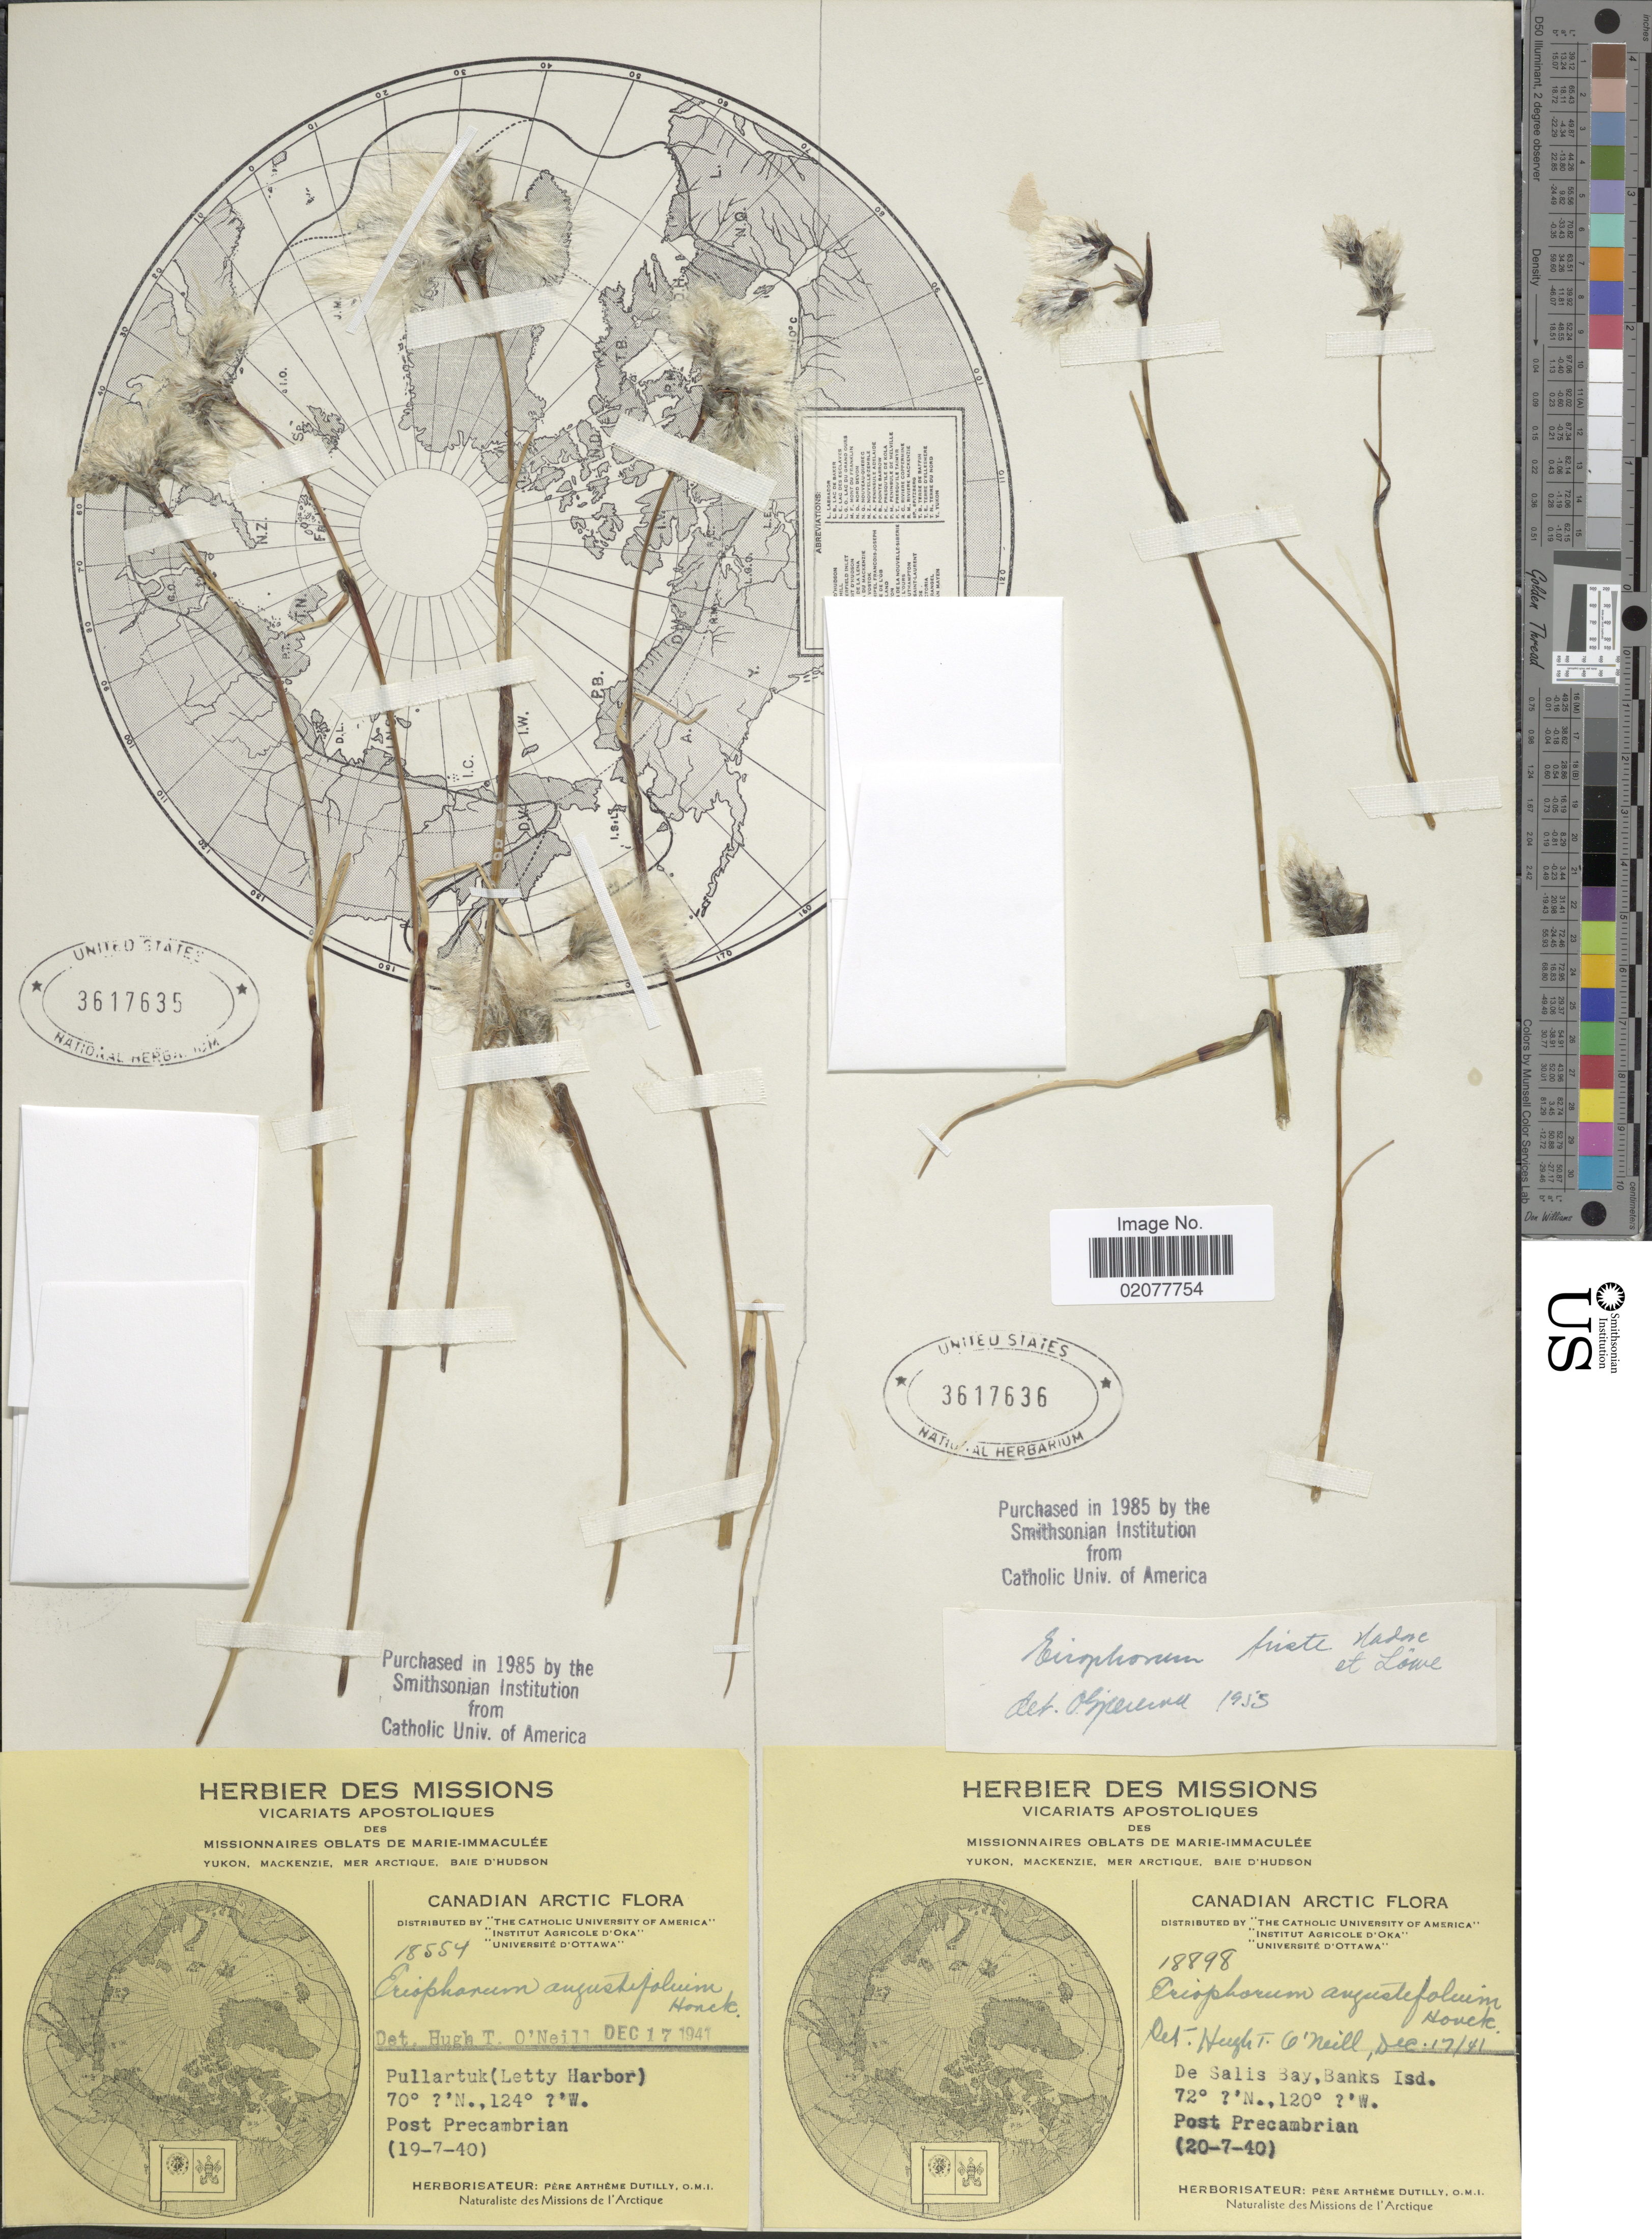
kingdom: Plantae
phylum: Tracheophyta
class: Liliopsida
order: Poales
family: Cyperaceae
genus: Eriophorum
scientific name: Eriophorum angustifolium subsp. triste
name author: (T.C.E. Fr.) Hultén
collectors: A. Dutilly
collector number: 18898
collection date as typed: Transcribed d/m/y: 20/7/40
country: Canada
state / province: Yukon Territory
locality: Yukon, Mackenzie, Mer Arctique, Baie D'Hudson. De Salis Bay, Banks Isd. Post Precambrian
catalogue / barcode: US 3617636-2